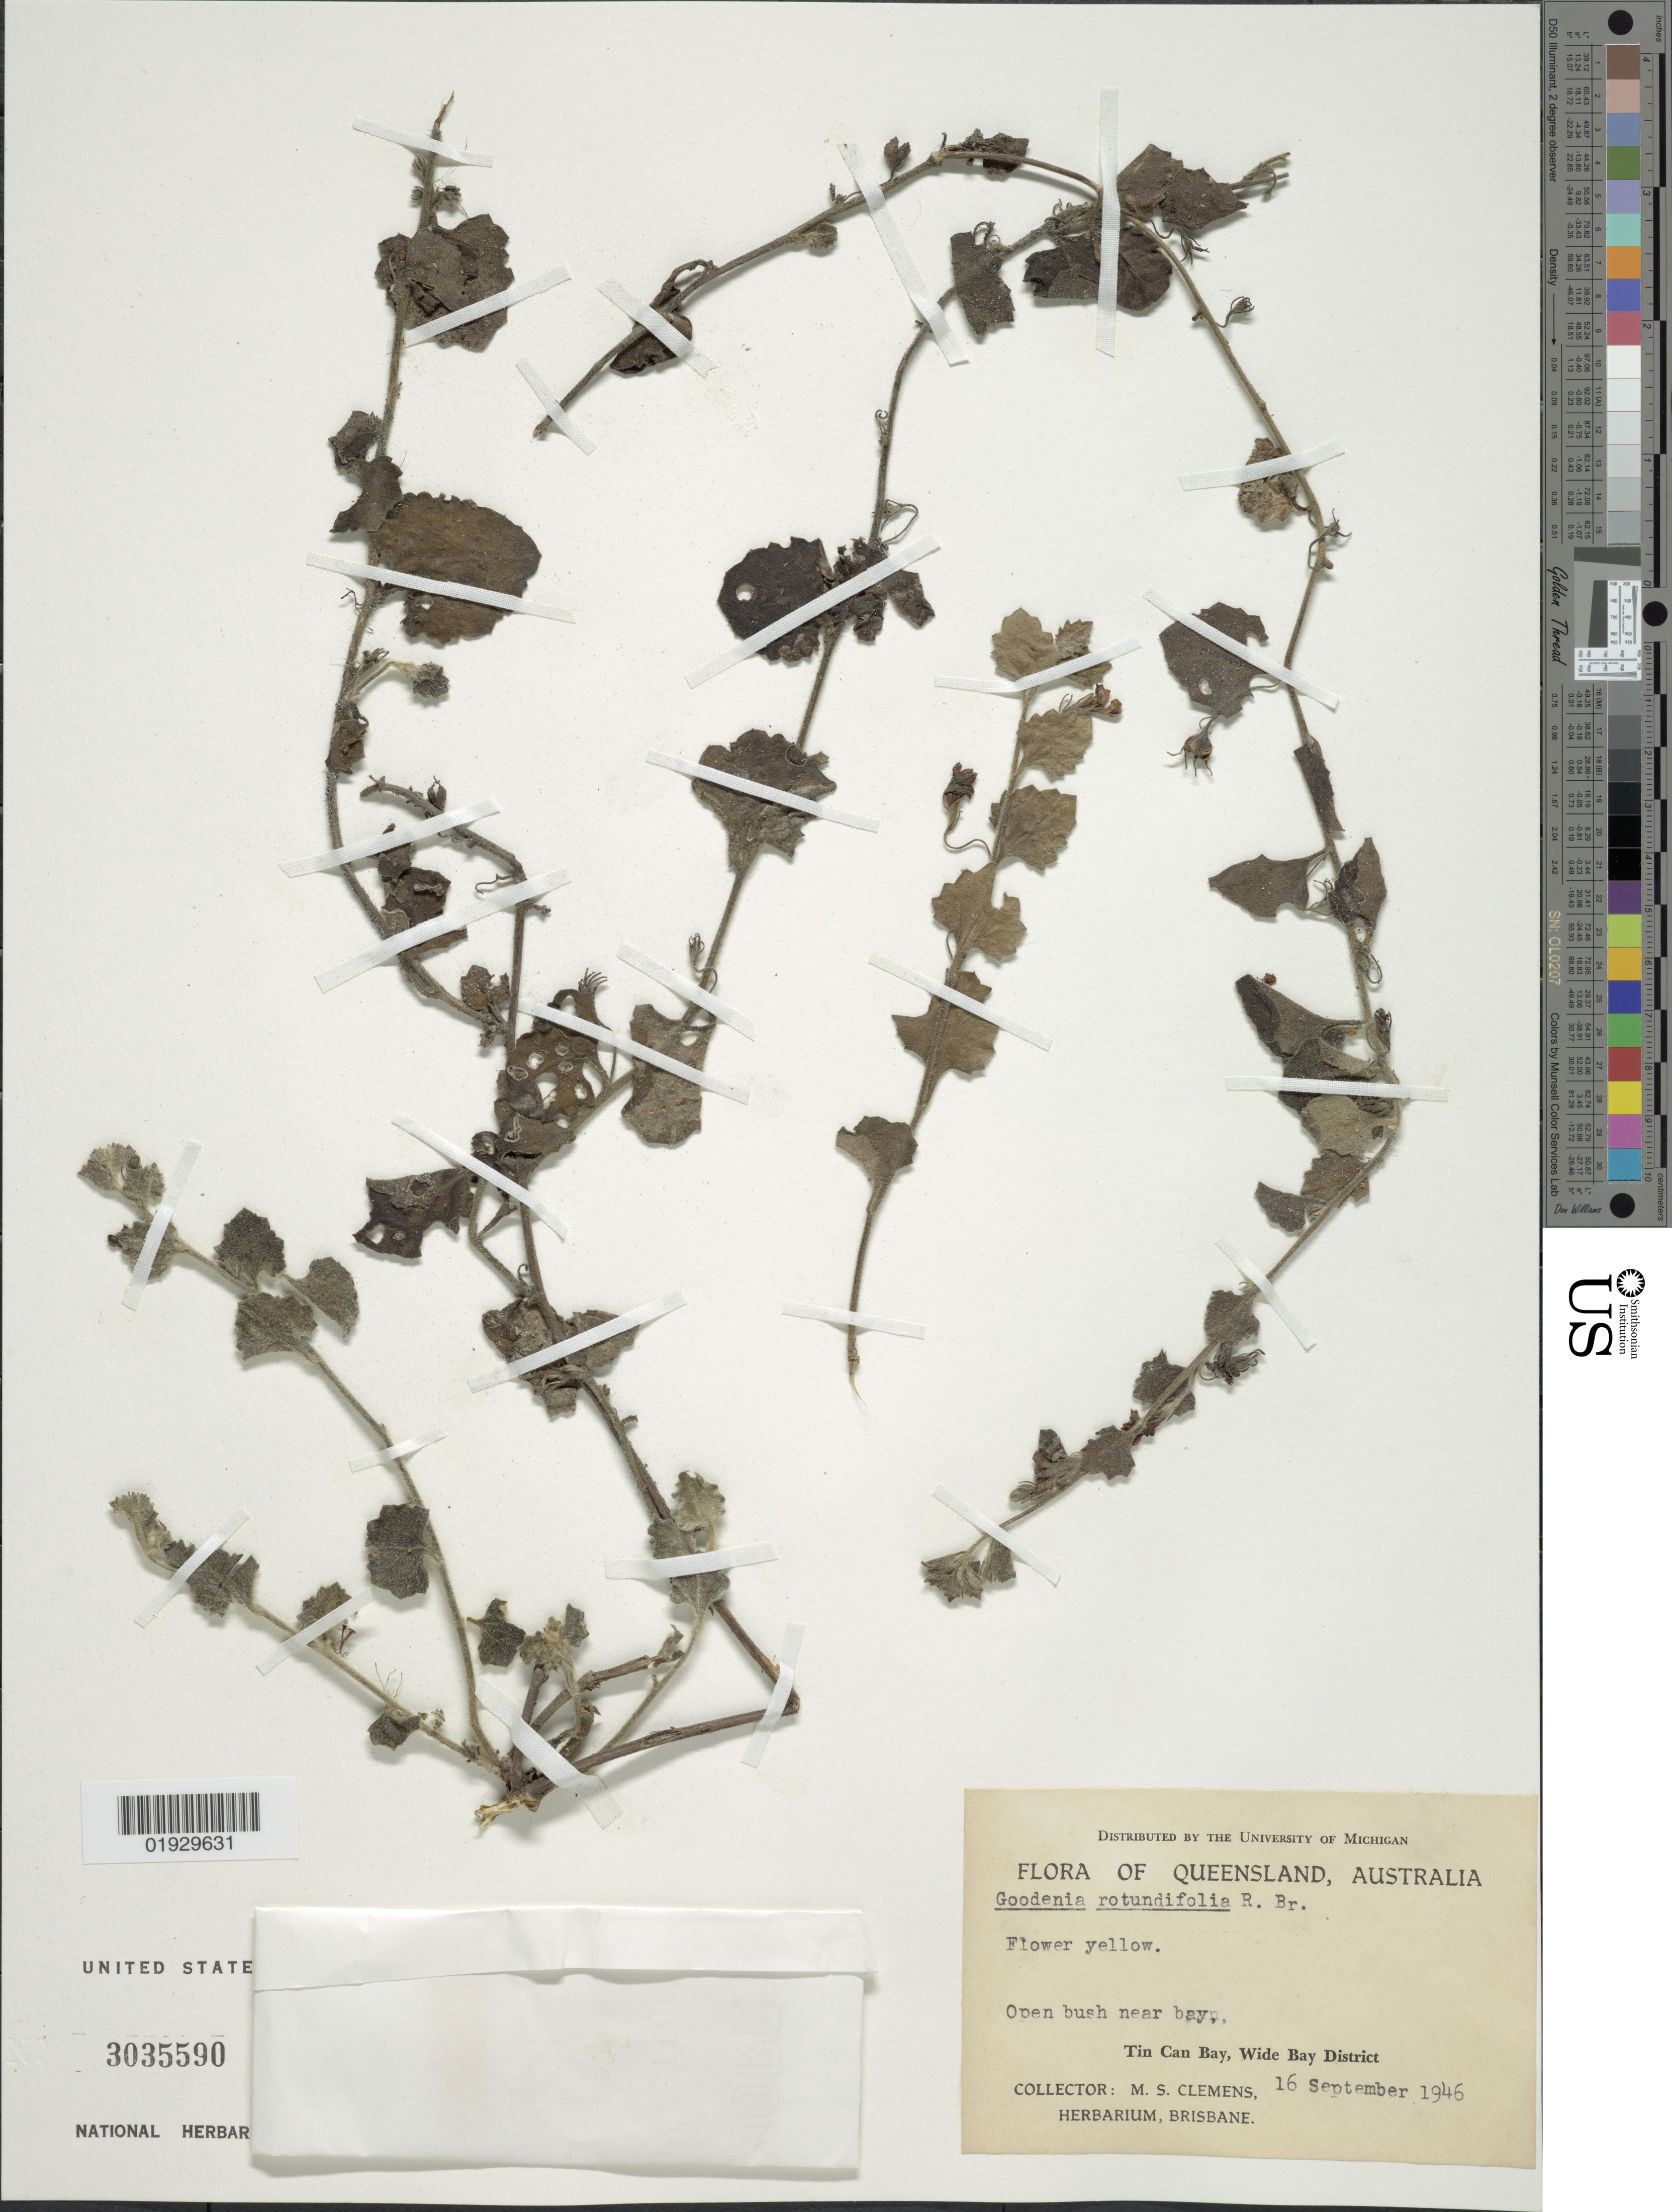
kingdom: Plantae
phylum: Tracheophyta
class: Magnoliopsida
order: Asterales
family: Goodeniaceae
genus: Goodenia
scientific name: Goodenia rotundifolia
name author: R. Br.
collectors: M. S. Clemens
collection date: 1946-09-16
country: Australia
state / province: Queensland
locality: Tin Can Bay, Wide Bay District.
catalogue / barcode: US 3035590